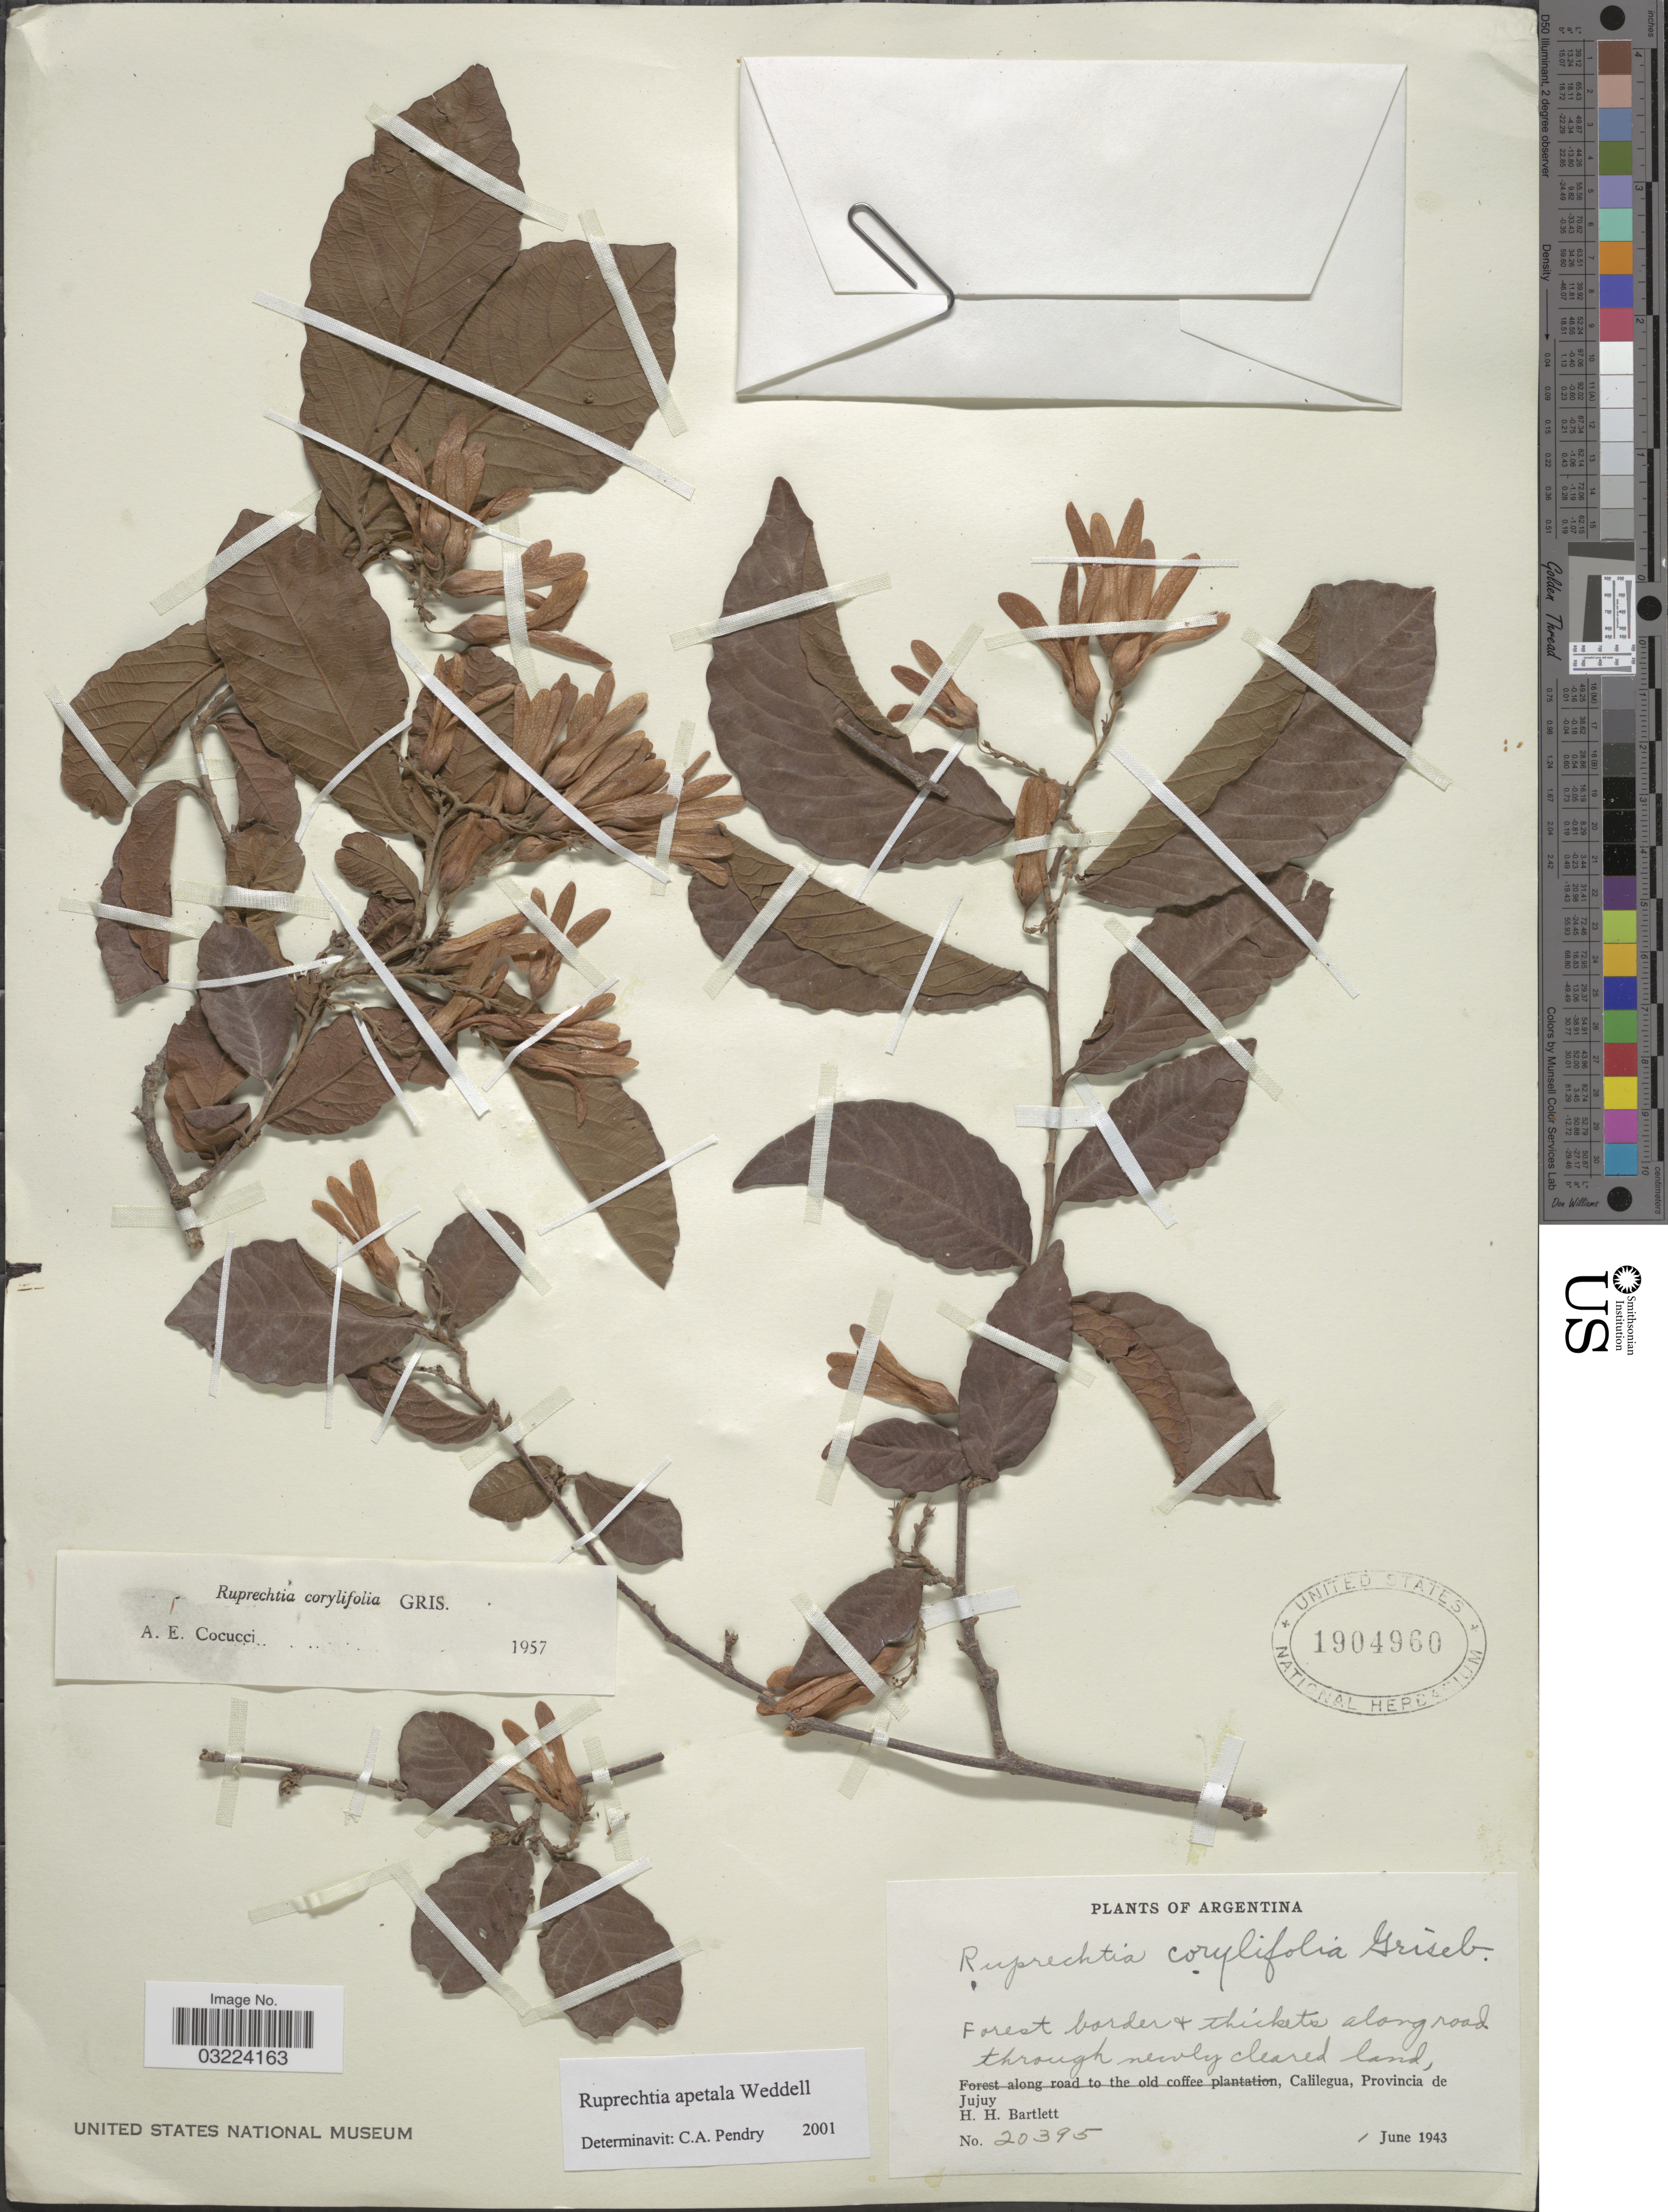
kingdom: Plantae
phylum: Tracheophyta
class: Magnoliopsida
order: Caryophyllales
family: Polygonaceae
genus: Ruprechtia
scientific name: Ruprechtia apetala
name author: Wedd.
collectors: H. H. Bartlett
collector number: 20395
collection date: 1943-06-01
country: Argentina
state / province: Jujuy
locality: Calilegua.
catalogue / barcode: US 1904960